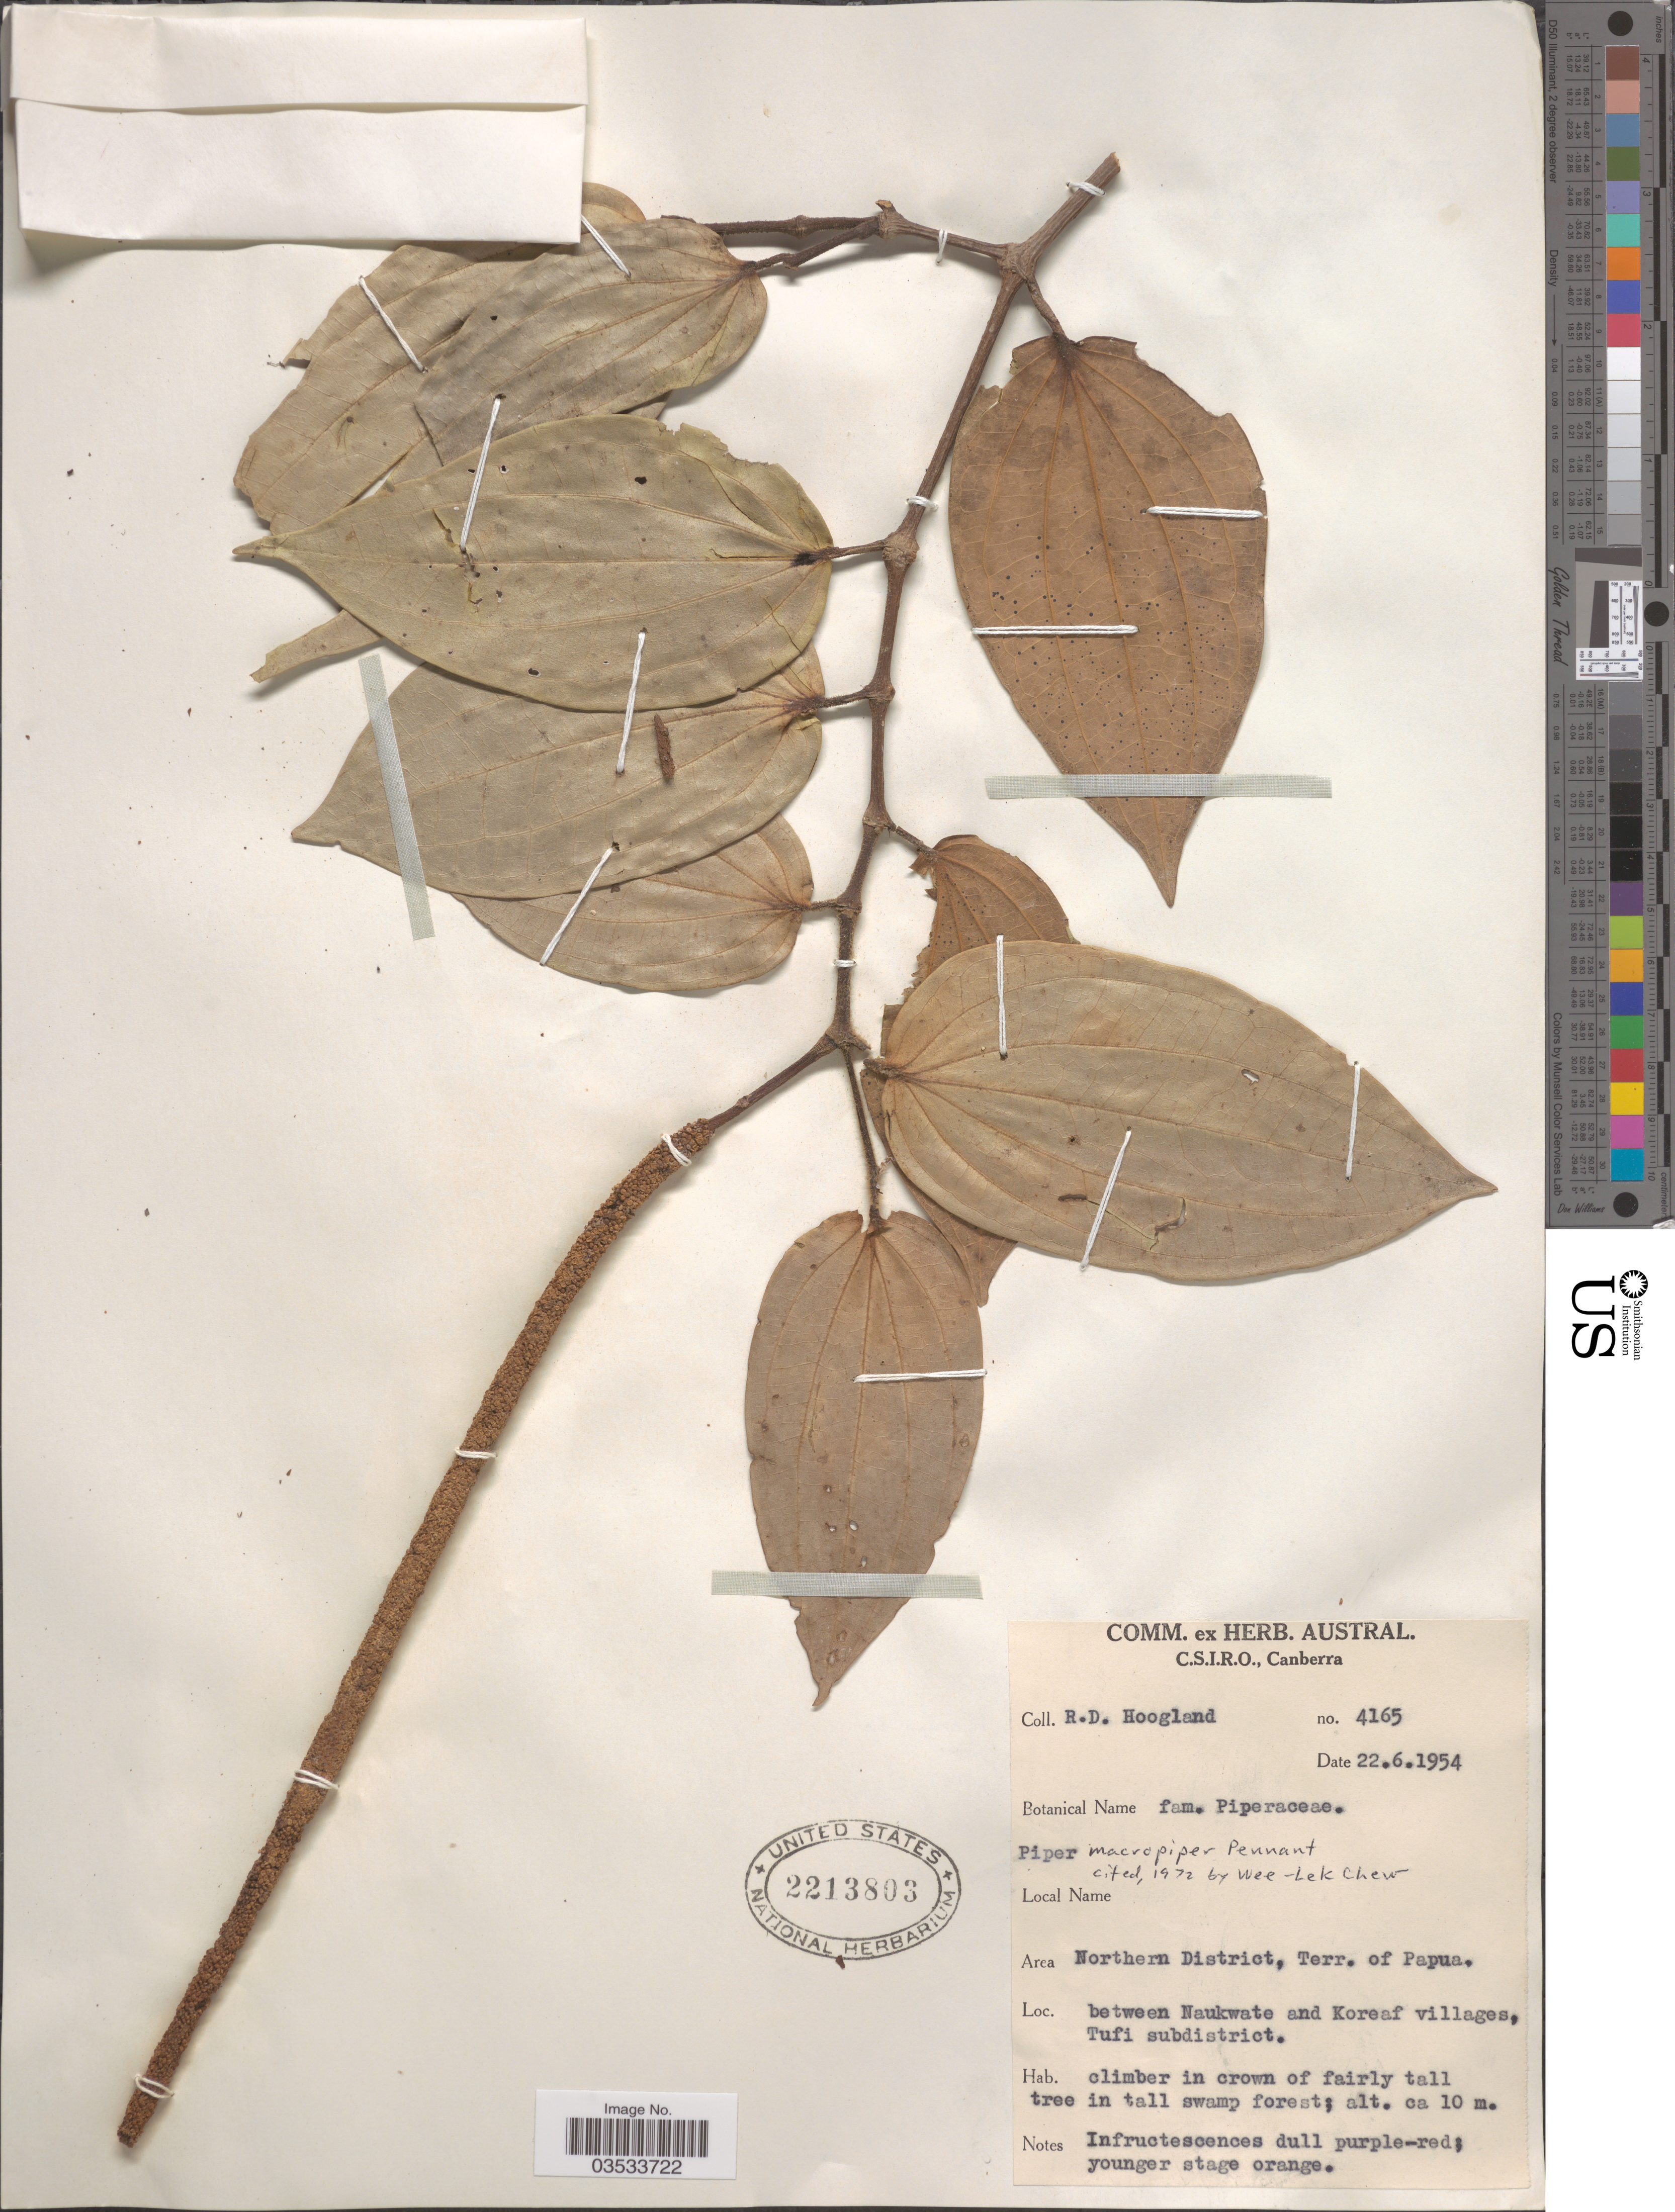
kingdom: Plantae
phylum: Tracheophyta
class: Magnoliopsida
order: Piperales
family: Piperaceae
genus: Piper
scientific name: Piper macropiper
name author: Pennant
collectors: R. D. Hoogland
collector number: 4165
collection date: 1954-06-22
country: Papua New Guinea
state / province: Northern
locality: Northern District, Terr. of Papua. Between Naukwate and Koreaf villages, Tufi subdistrict.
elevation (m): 10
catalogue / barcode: US 2213803